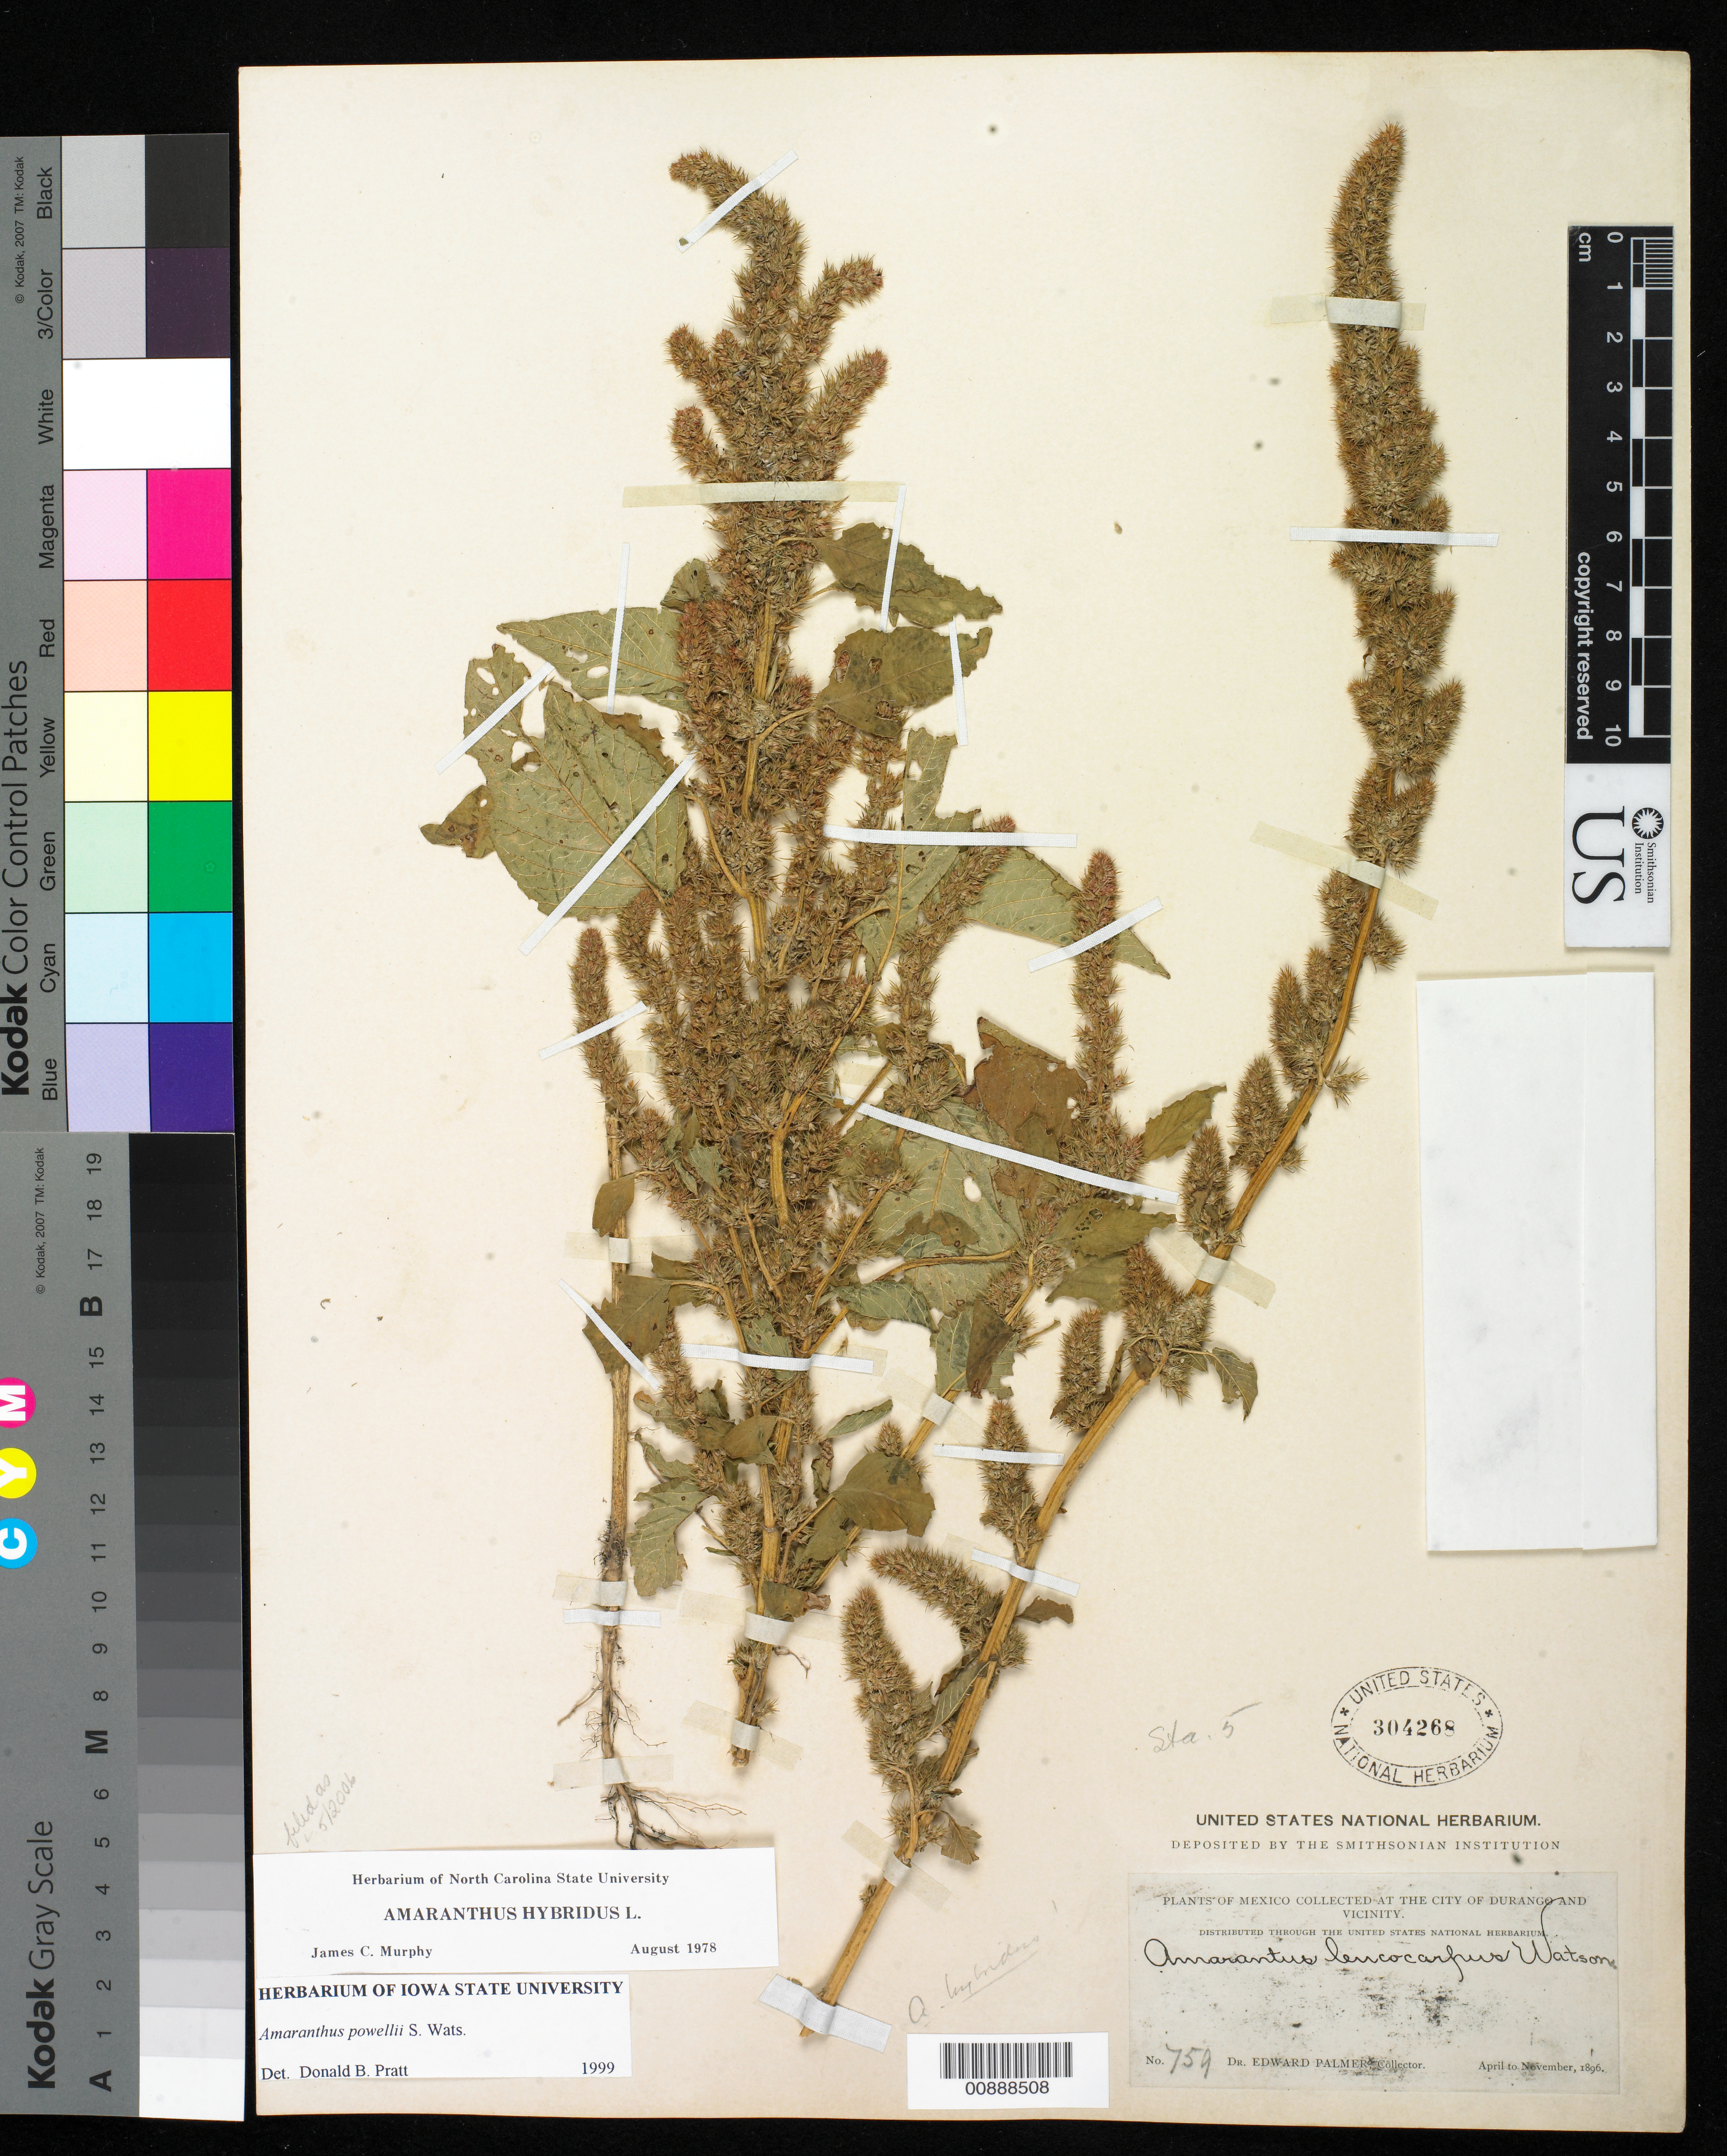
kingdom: Plantae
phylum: Tracheophyta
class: Magnoliopsida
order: Caryophyllales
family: Amaranthaceae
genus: Amaranthus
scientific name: Amaranthus hybridus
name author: L.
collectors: E. Palmer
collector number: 759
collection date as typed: Apr 1896 to -- Nov 1896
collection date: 1896-04/1896-11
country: Mexico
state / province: Durango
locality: City of Durango and vicinity.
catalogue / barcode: US 304268